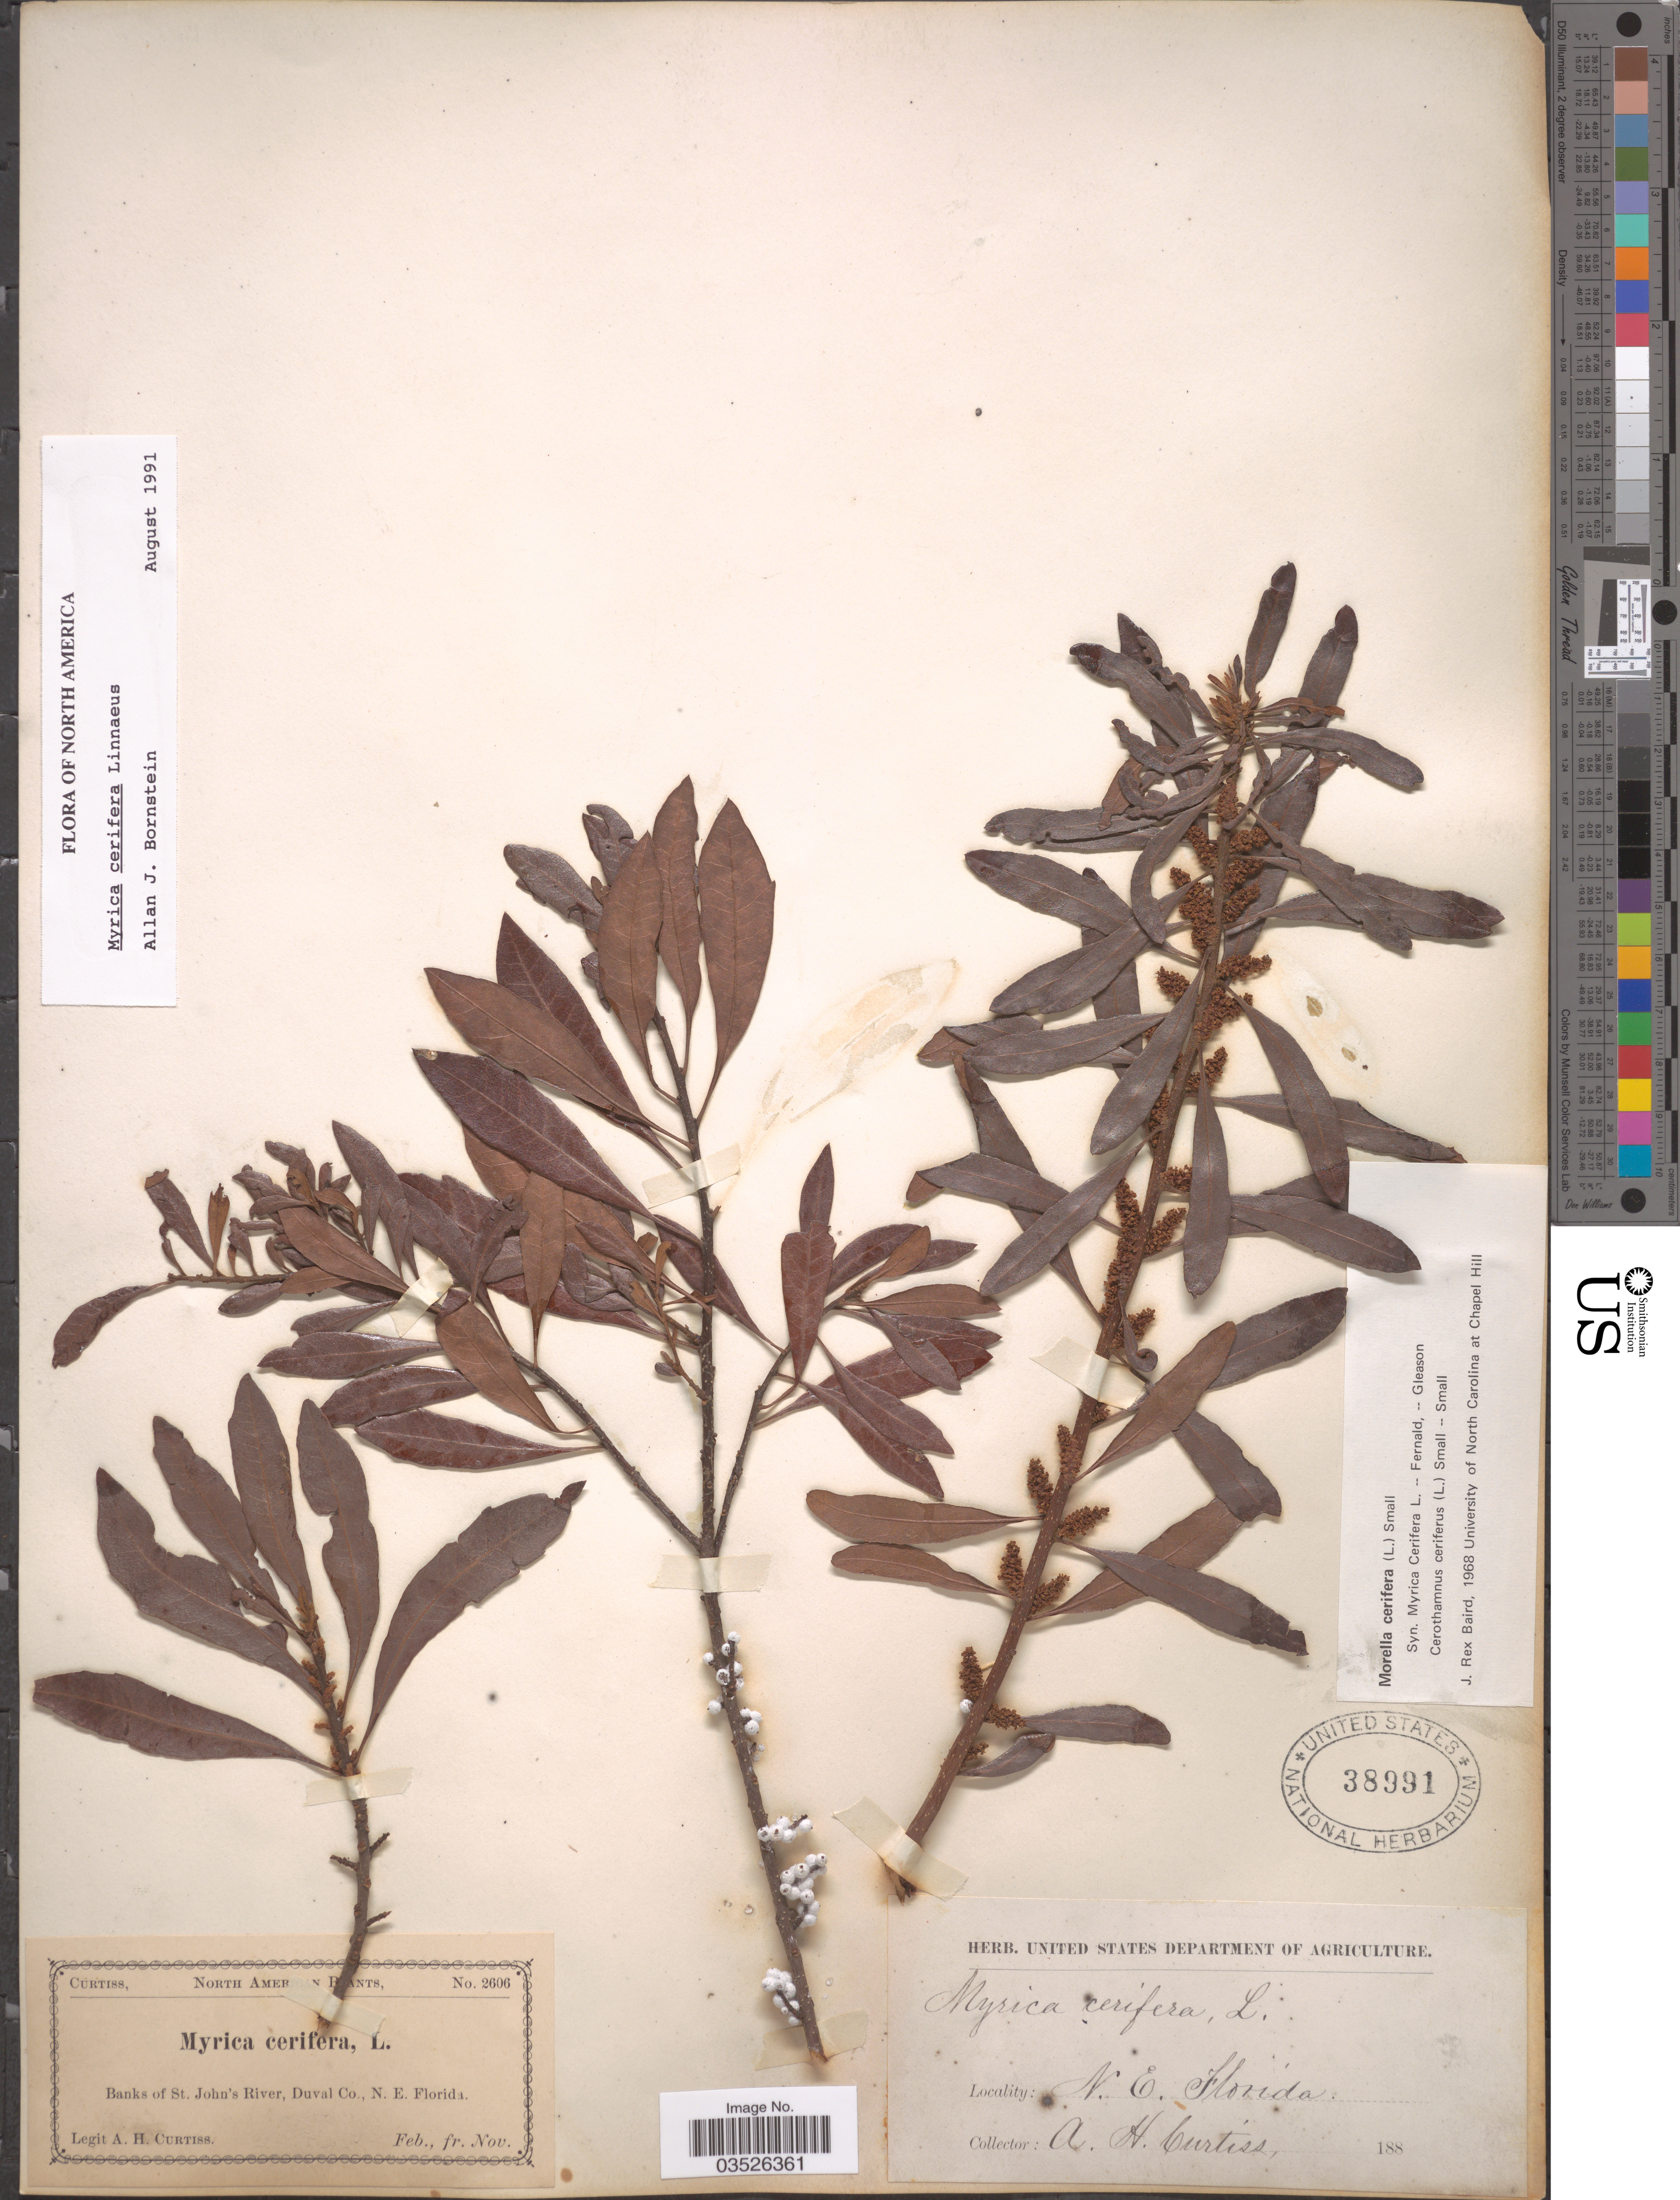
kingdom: Plantae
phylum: Tracheophyta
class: Magnoliopsida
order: Fagales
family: Myricaceae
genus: Morella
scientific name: Morella cerifera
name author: (L.) Small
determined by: Baird, James Rex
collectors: A. H. Curtiss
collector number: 2606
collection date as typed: Feb., fr. Nov. 188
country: United States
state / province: Florida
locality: Banks of St. John's River, Duval Co., N. E. Florida.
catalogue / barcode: US 38991